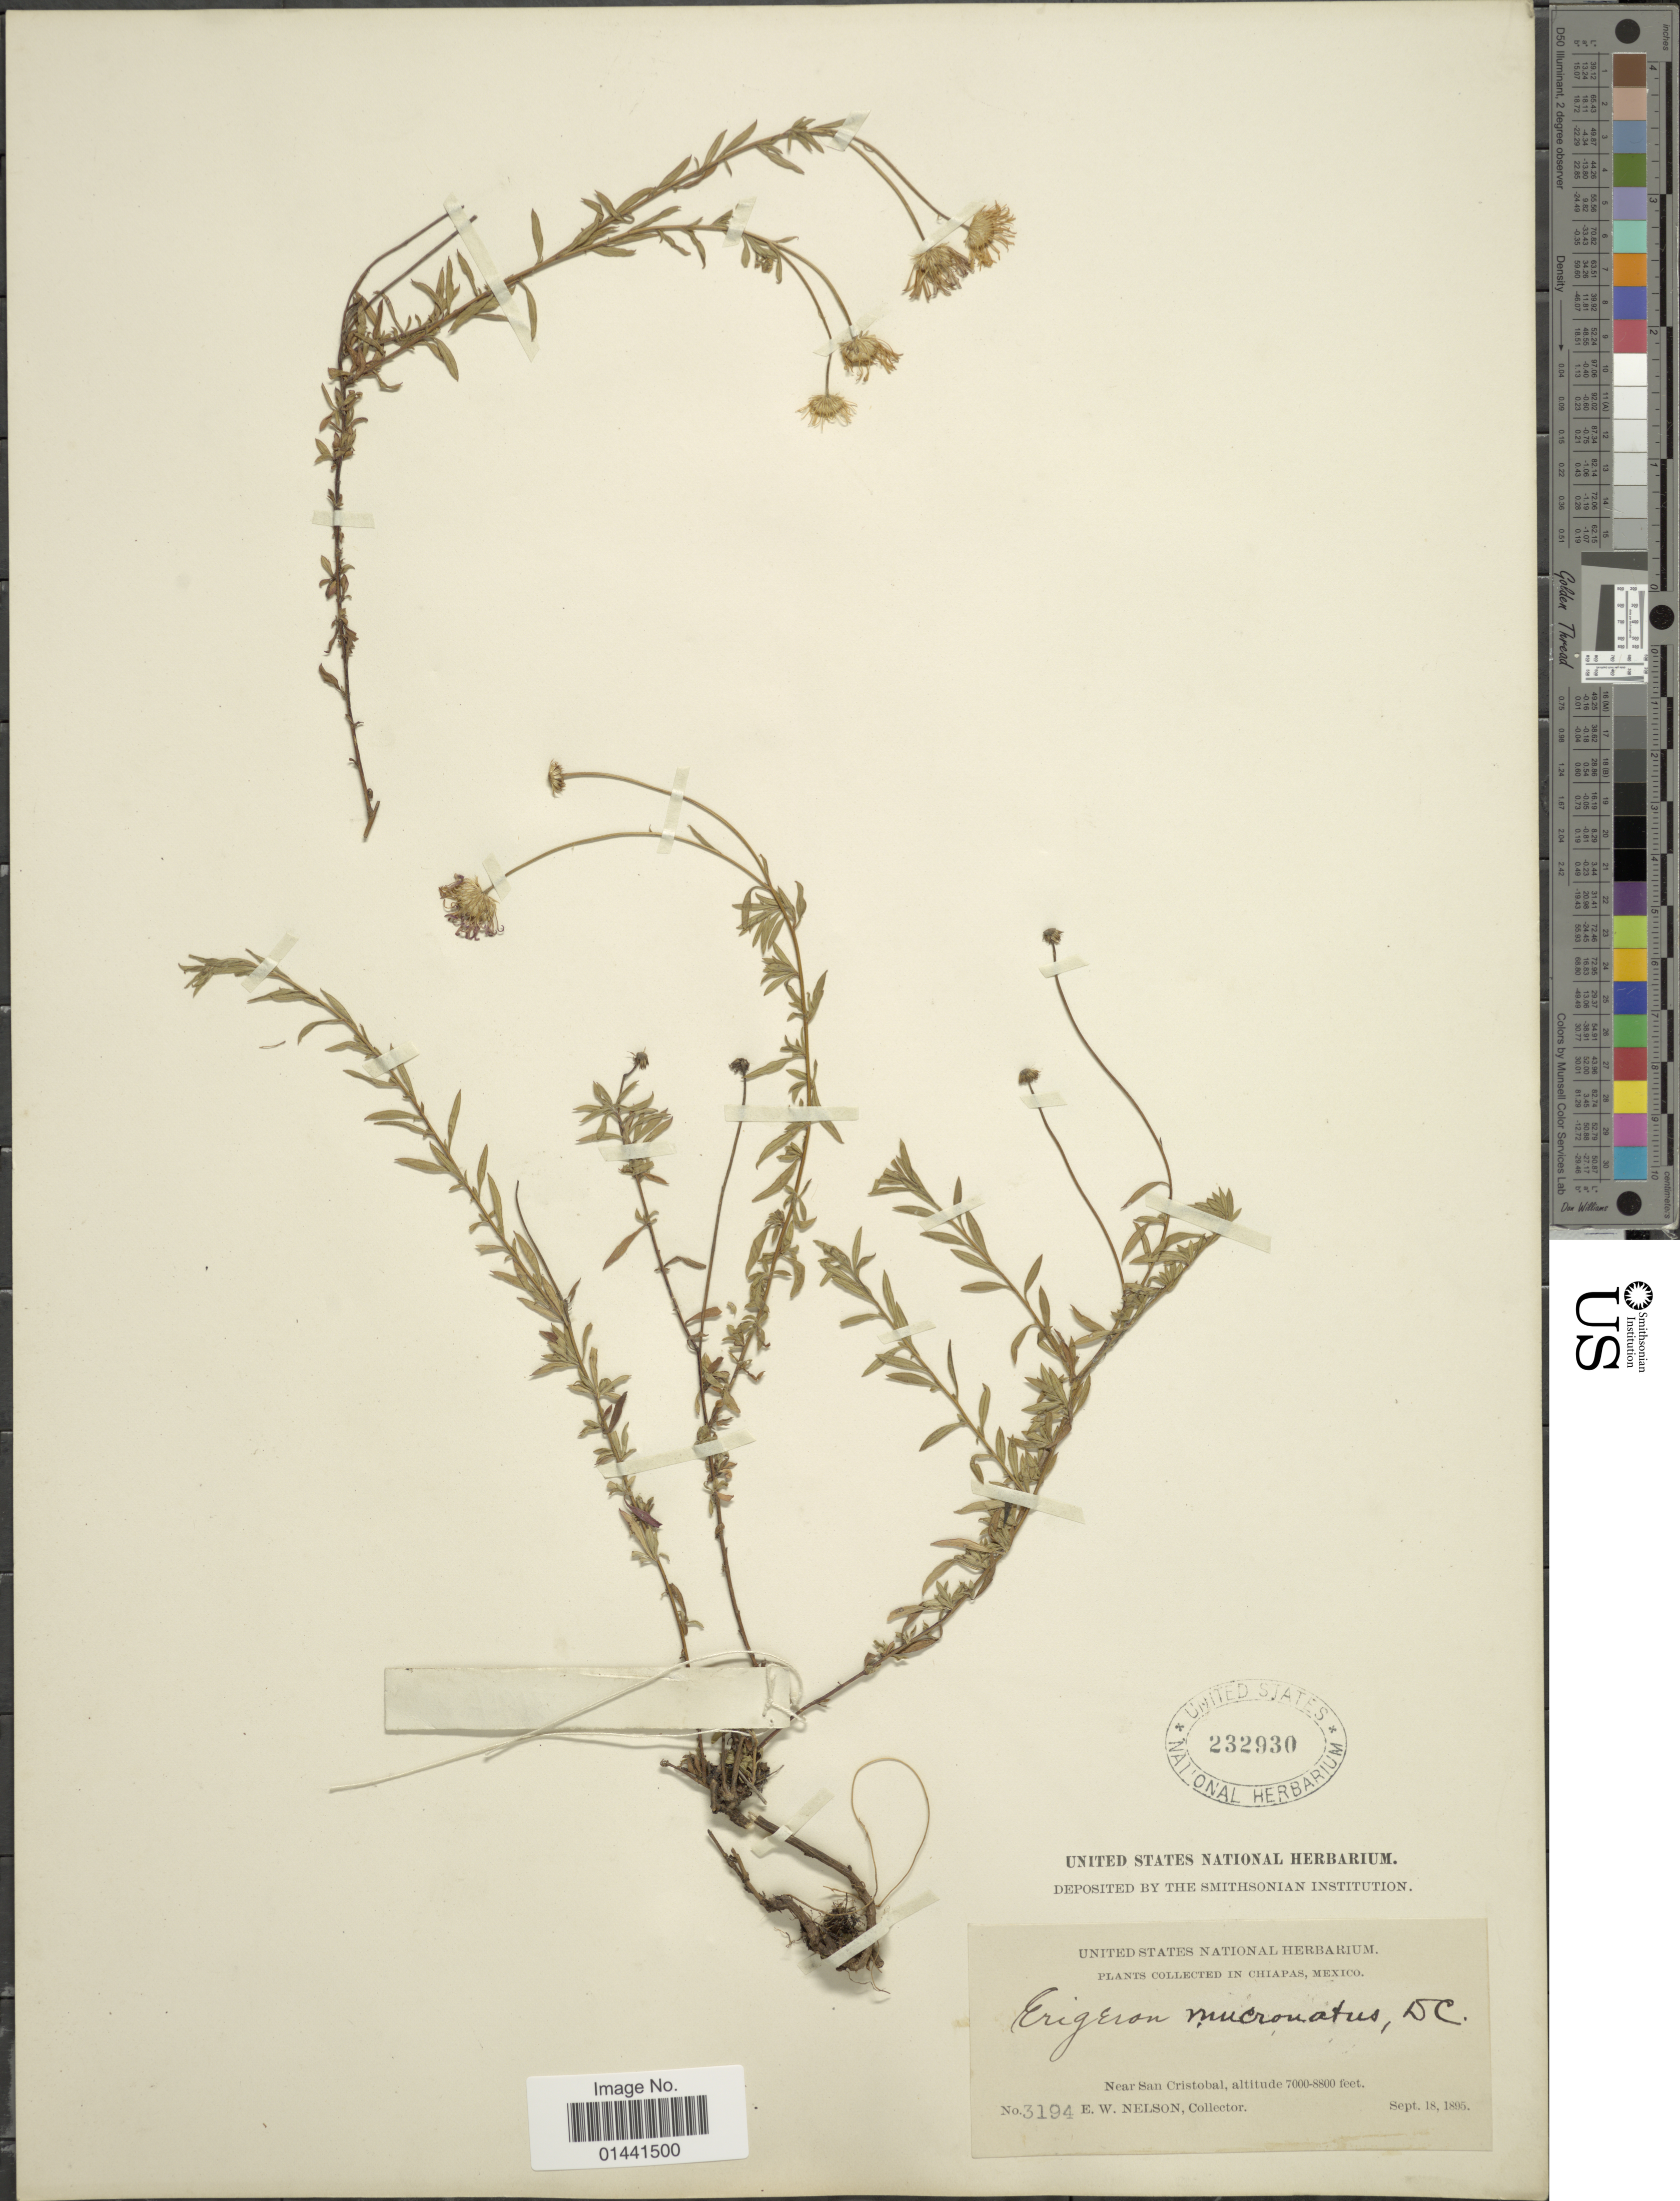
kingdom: Plantae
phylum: Tracheophyta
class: Magnoliopsida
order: Asterales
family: Asteraceae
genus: Erigeron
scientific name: Erigeron karvinskianus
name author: DC.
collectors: E. W. Nelson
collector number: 3194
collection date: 1895-09-18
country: Mexico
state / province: Chiapas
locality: Near San Cristobal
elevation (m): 2134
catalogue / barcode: US 232930